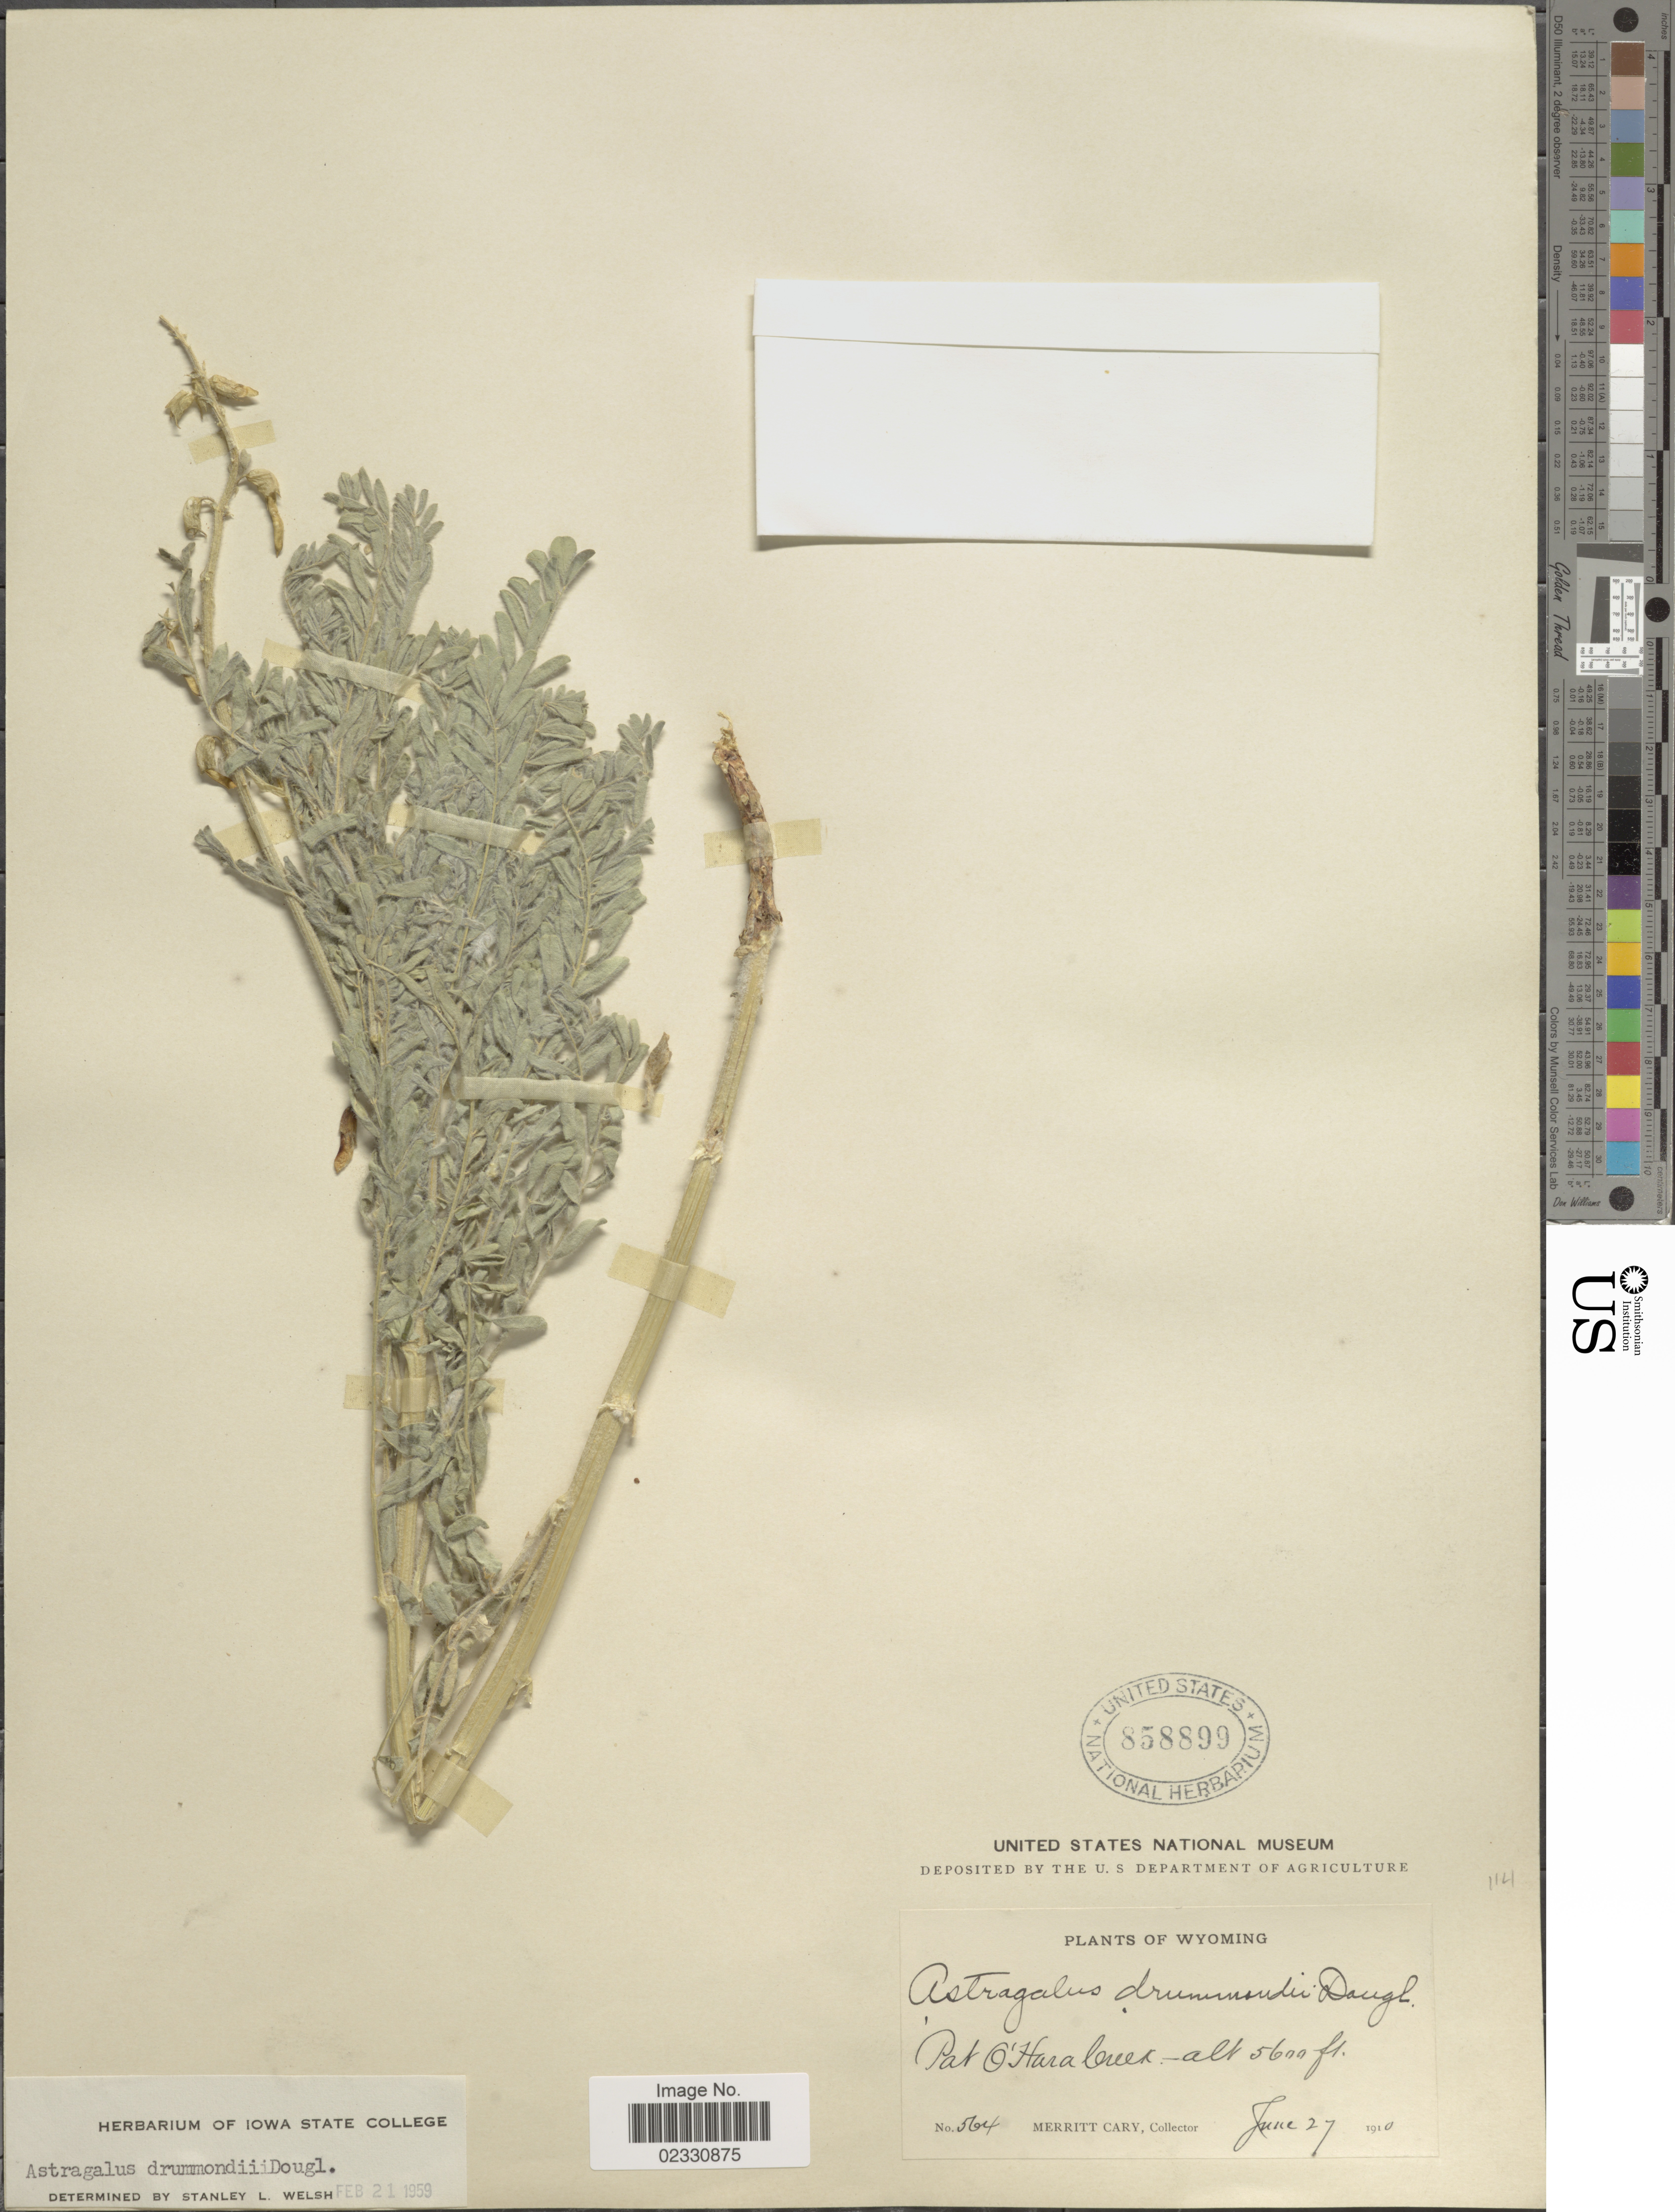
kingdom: Plantae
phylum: Tracheophyta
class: Magnoliopsida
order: Fabales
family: Fabaceae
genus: Astragalus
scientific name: Astragalus drummondii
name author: Hook.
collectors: M. Cary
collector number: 564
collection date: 1910-06-27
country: United States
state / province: Wyoming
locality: Pat O'Hara Creek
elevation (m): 1707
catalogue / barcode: US 858899